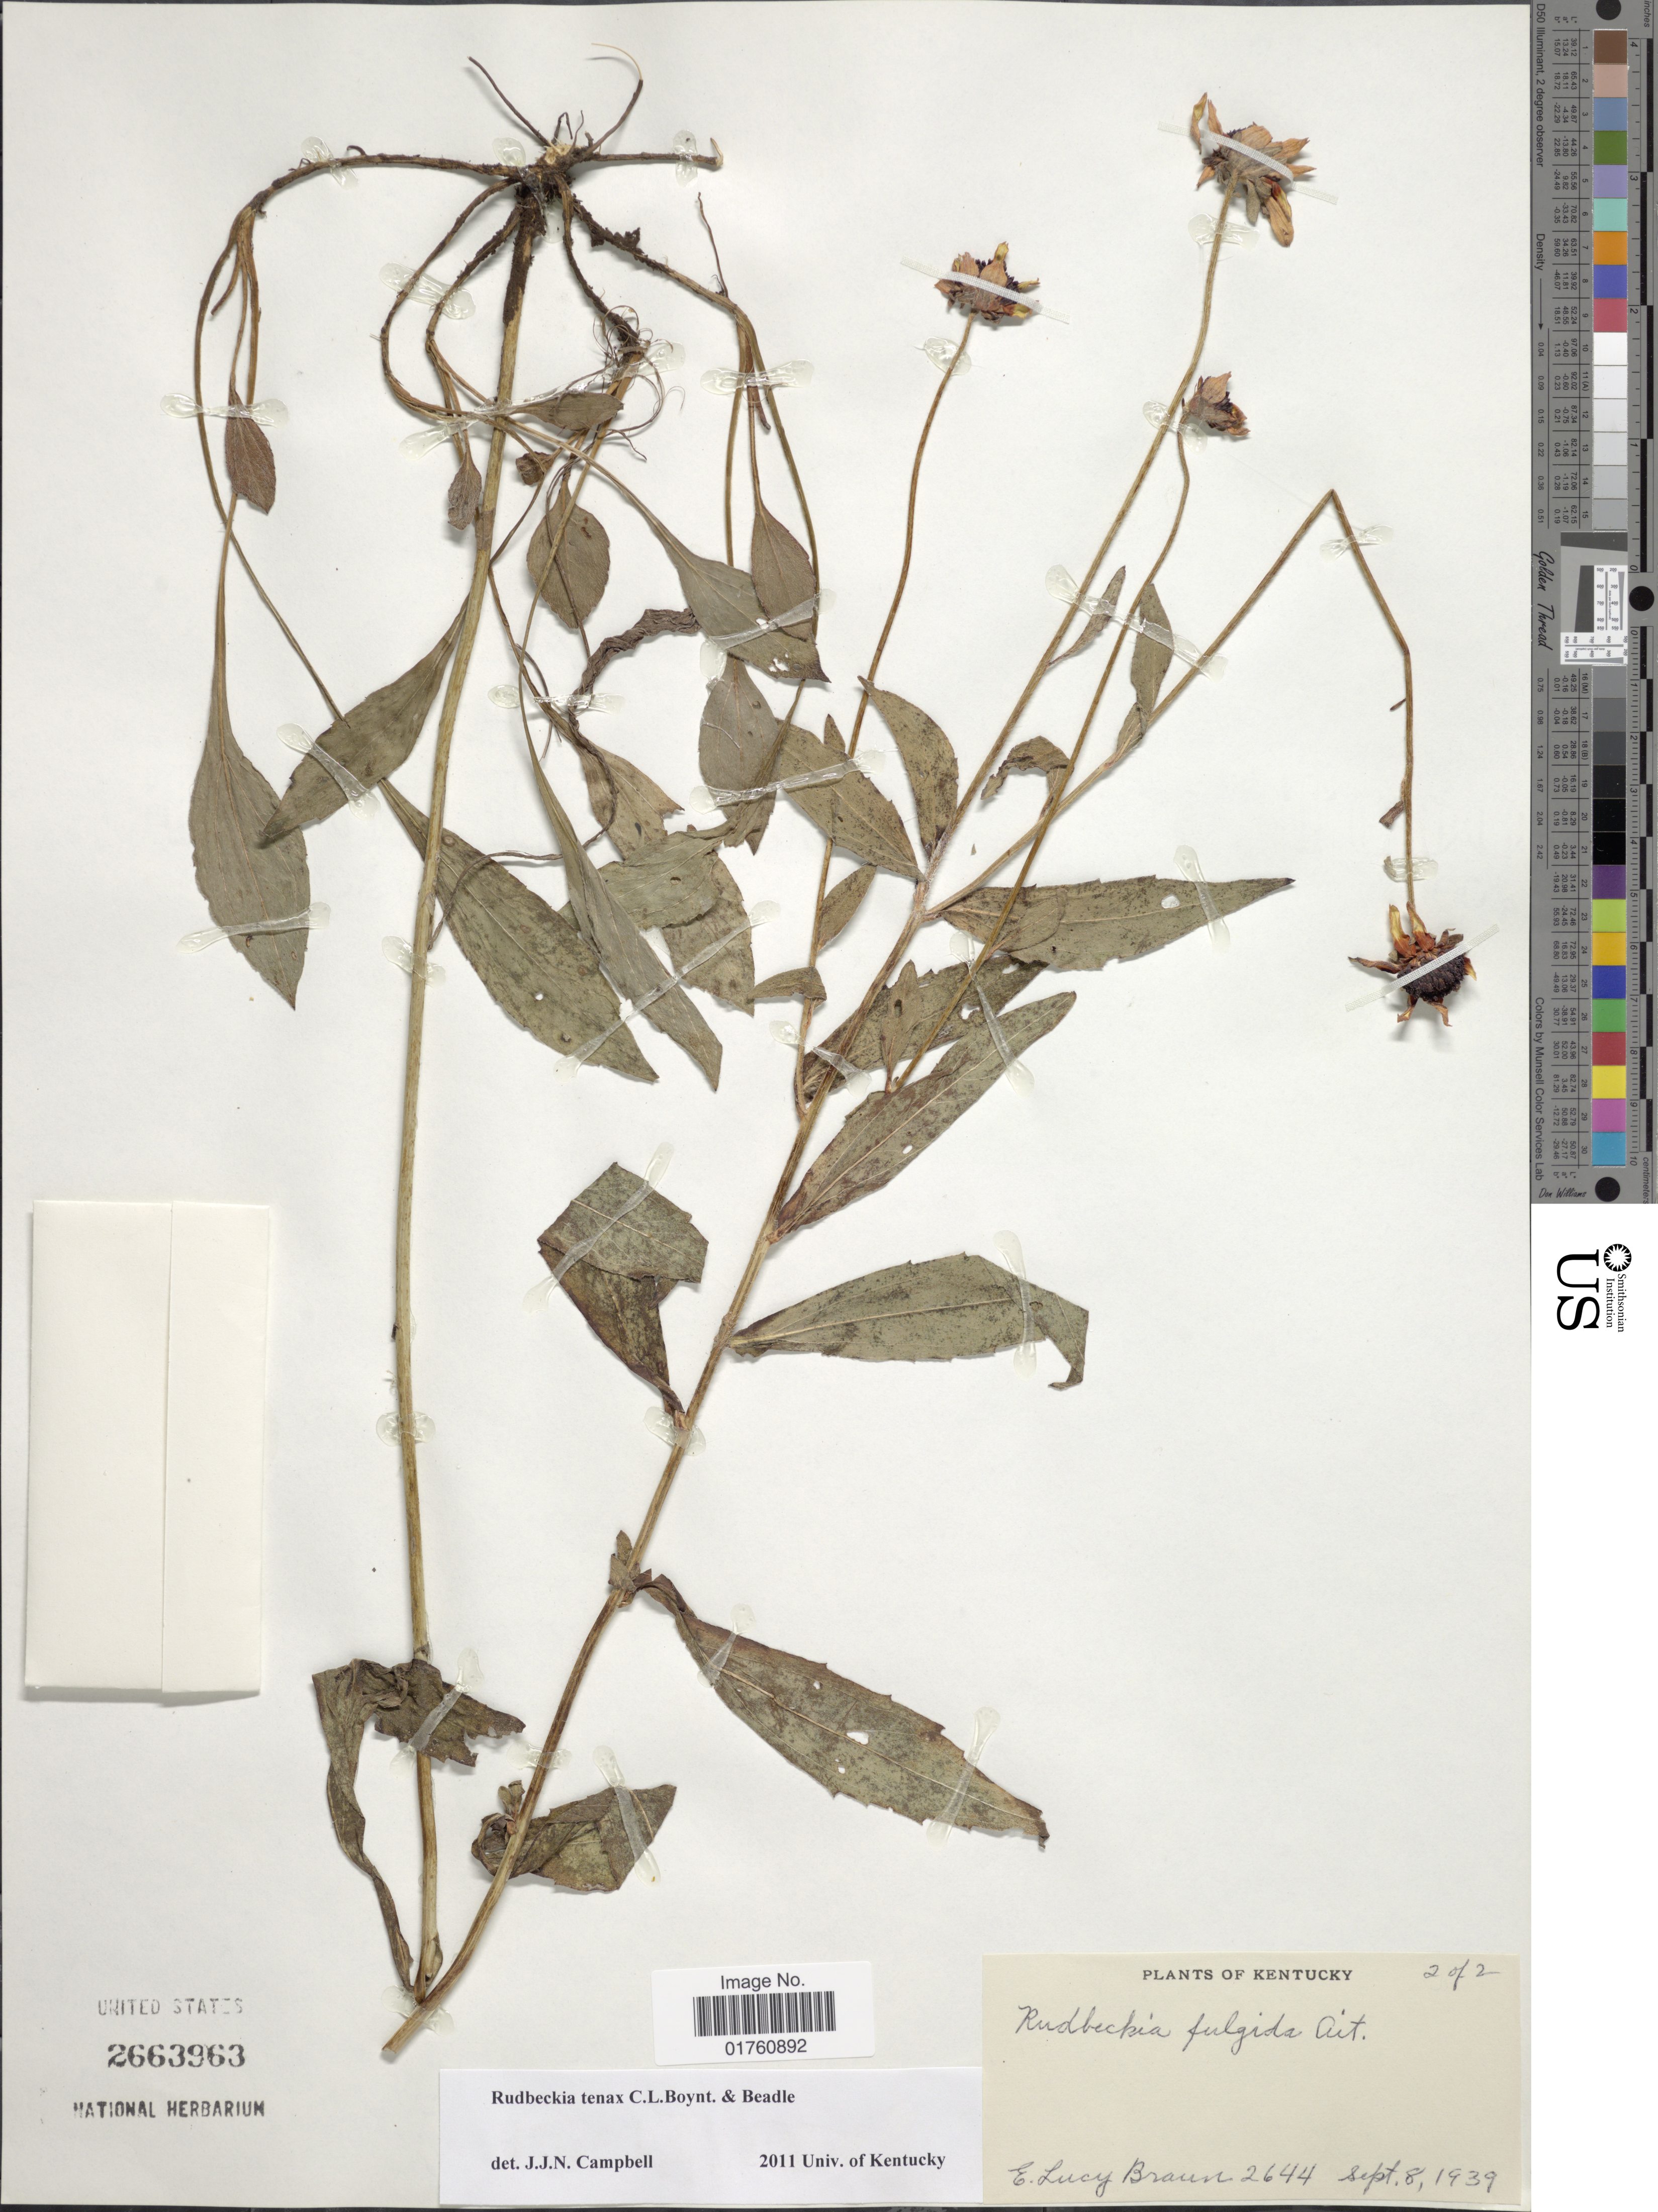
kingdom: Plantae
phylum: Tracheophyta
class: Magnoliopsida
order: Asterales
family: Asteraceae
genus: Rudbeckia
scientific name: Rudbeckia tenax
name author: C.L. Boynton & Beadle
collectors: E. L. Braun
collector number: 2644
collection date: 1939-09-08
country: United States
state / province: Kentucky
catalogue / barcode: US 2663963